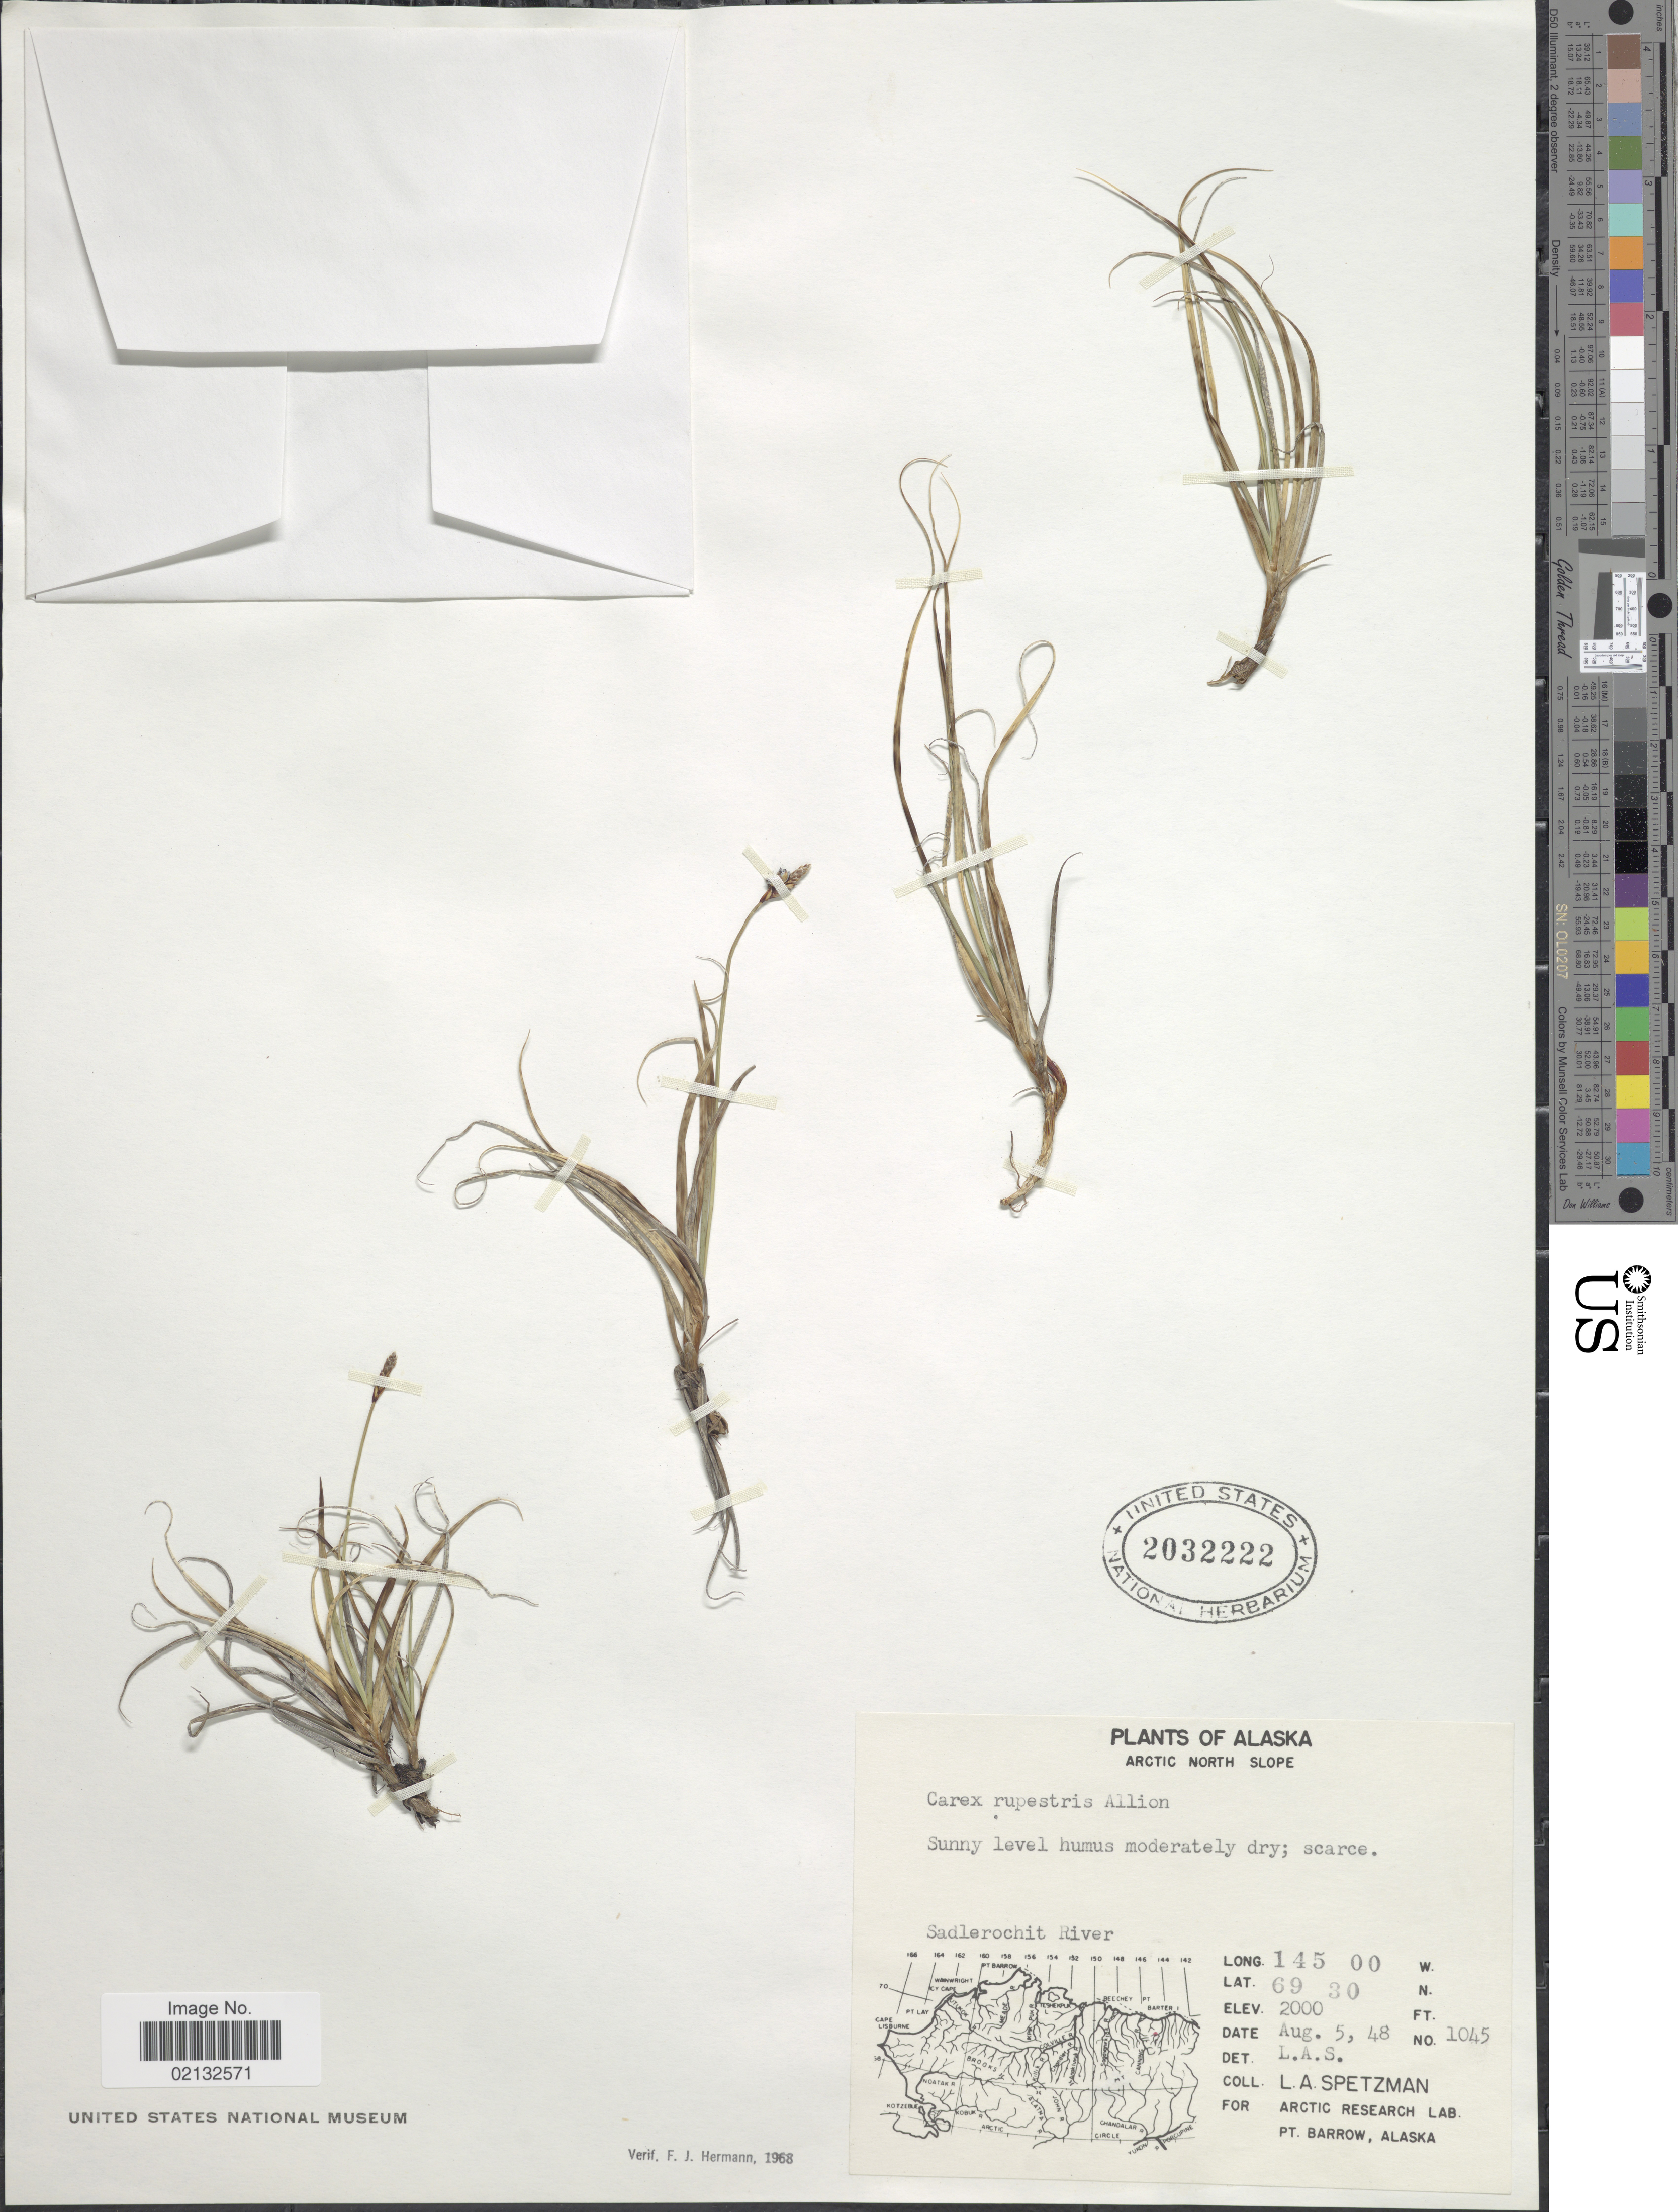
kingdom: Plantae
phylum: Tracheophyta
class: Liliopsida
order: Poales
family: Cyperaceae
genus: Carex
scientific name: Carex rupestris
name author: All.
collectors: L. Spetzman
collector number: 1045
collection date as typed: Transcribed d/m/y: 5/8/48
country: United States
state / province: Alaska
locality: Arctic North Slope. Sadlerochit River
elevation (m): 610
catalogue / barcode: US 2032222